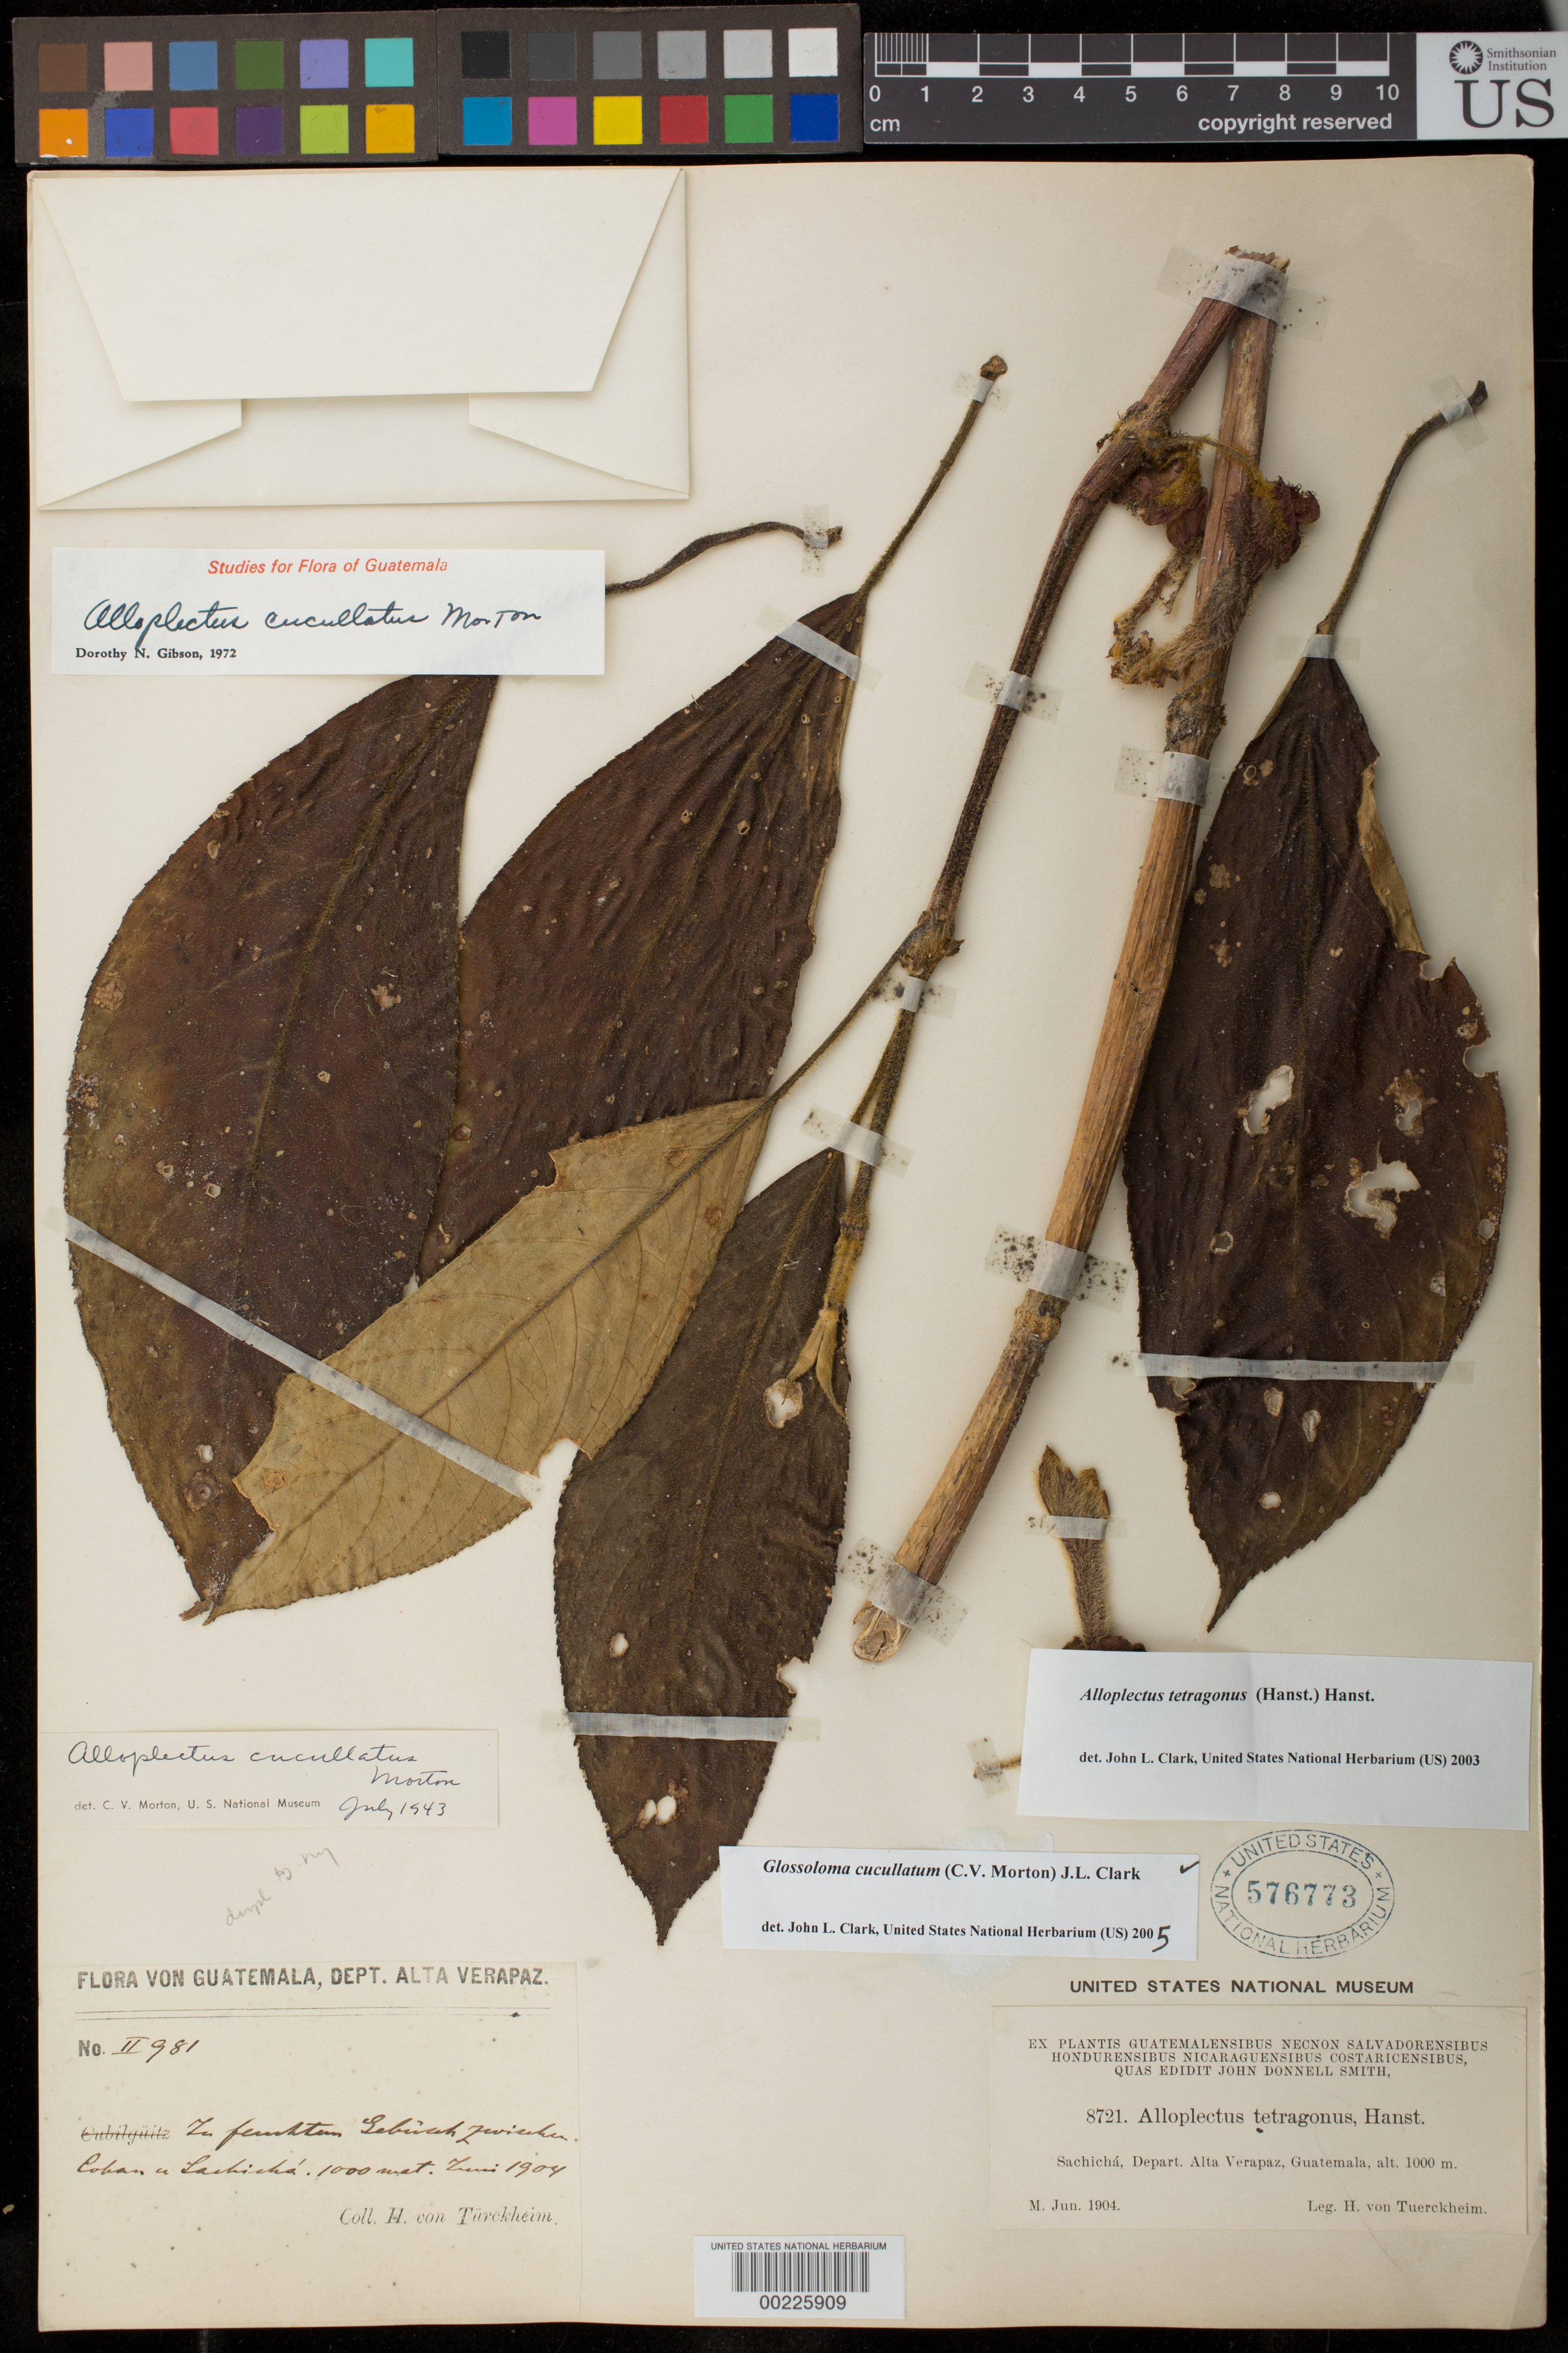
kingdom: Plantae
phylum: Tracheophyta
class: Magnoliopsida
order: Lamiales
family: Gesneriaceae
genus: Glossoloma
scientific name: Glossoloma cucullatum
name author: (C.V. Morton) J.L. Clark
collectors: H. von Türckheim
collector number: II981/ 8721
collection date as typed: Jun 1904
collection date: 1904-06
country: Guatemala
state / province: Alta Verapaz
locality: Sachichá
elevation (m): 1000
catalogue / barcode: US 576773